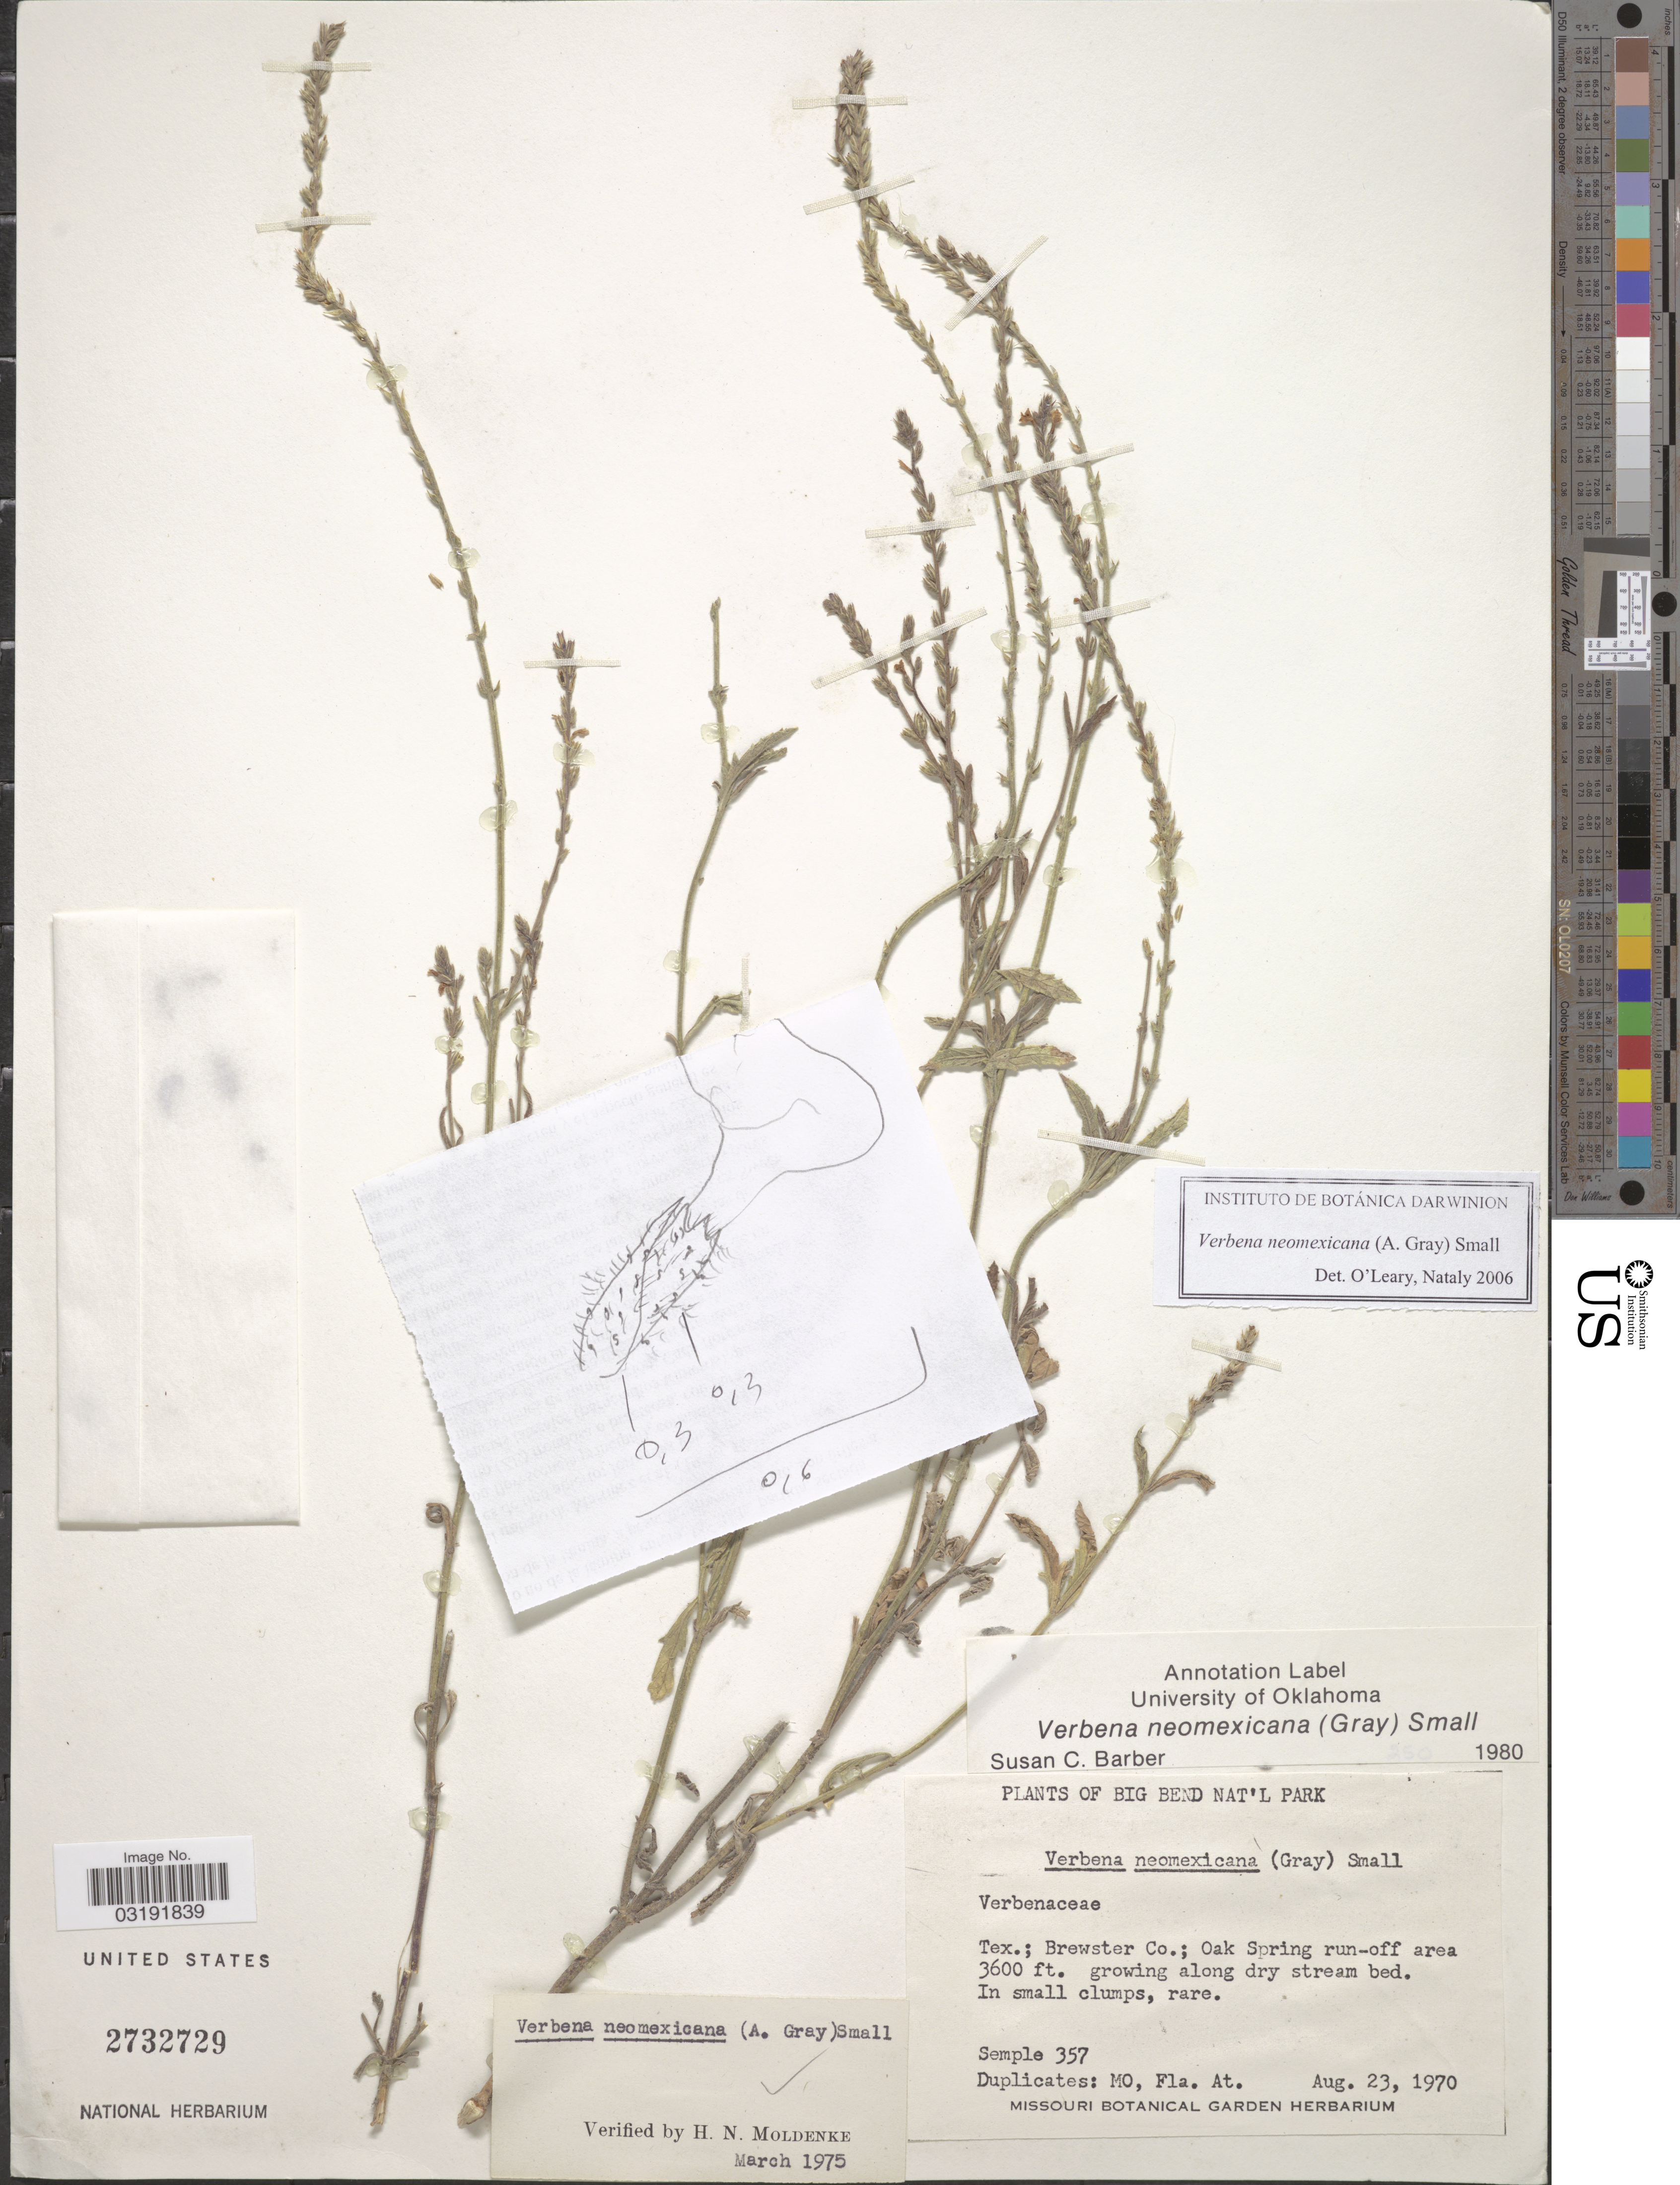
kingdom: Plantae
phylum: Tracheophyta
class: Magnoliopsida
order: Lamiales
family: Verbenaceae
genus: Verbena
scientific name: Verbena neomexicana var. hirtella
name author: L.M. Perry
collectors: Semple, --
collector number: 357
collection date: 1970-08-23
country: United States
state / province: Texas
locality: Big Bend Nat'l Park. Brewster Co. Brewster Co.; Oak Spring run-off area.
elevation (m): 1097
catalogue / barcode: US 2732729